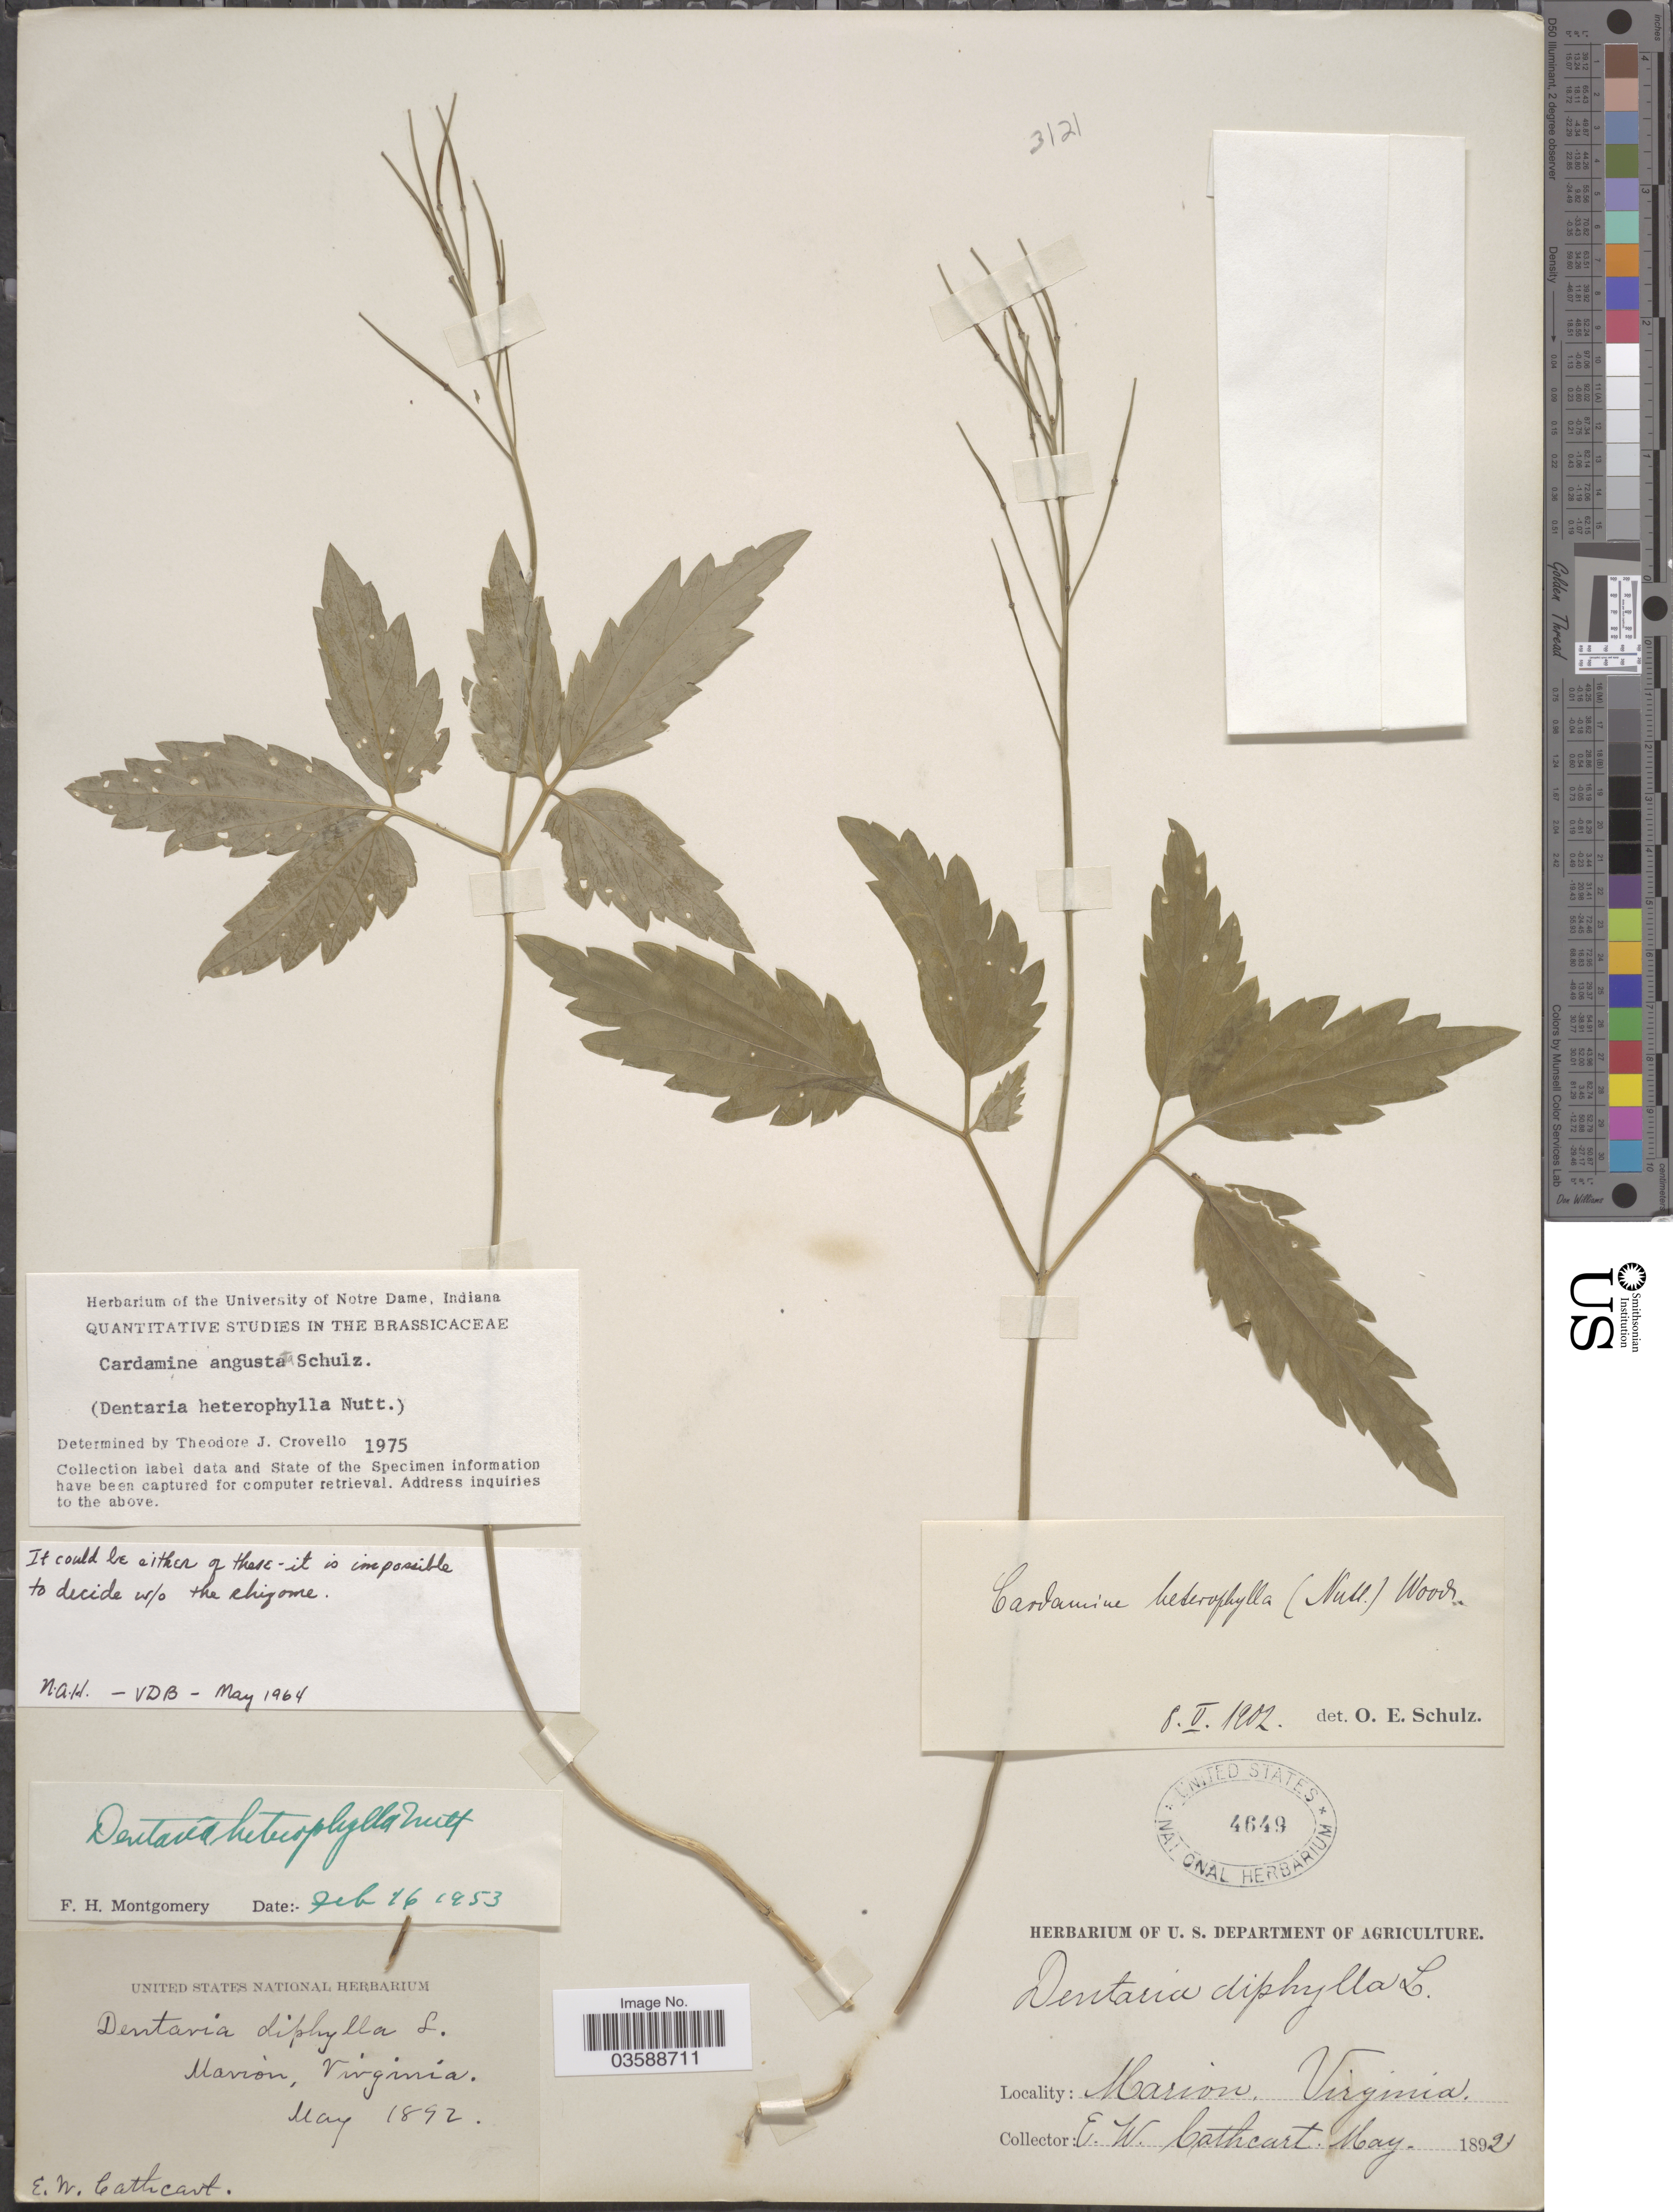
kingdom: Plantae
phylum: Tracheophyta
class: Magnoliopsida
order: Brassicales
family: Brassicaceae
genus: Cardamine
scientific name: Cardamine angustata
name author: O.E. Schulz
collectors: E. Cathcart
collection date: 1892-05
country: United States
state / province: Virginia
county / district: Smyth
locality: Marion.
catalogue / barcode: US 4649